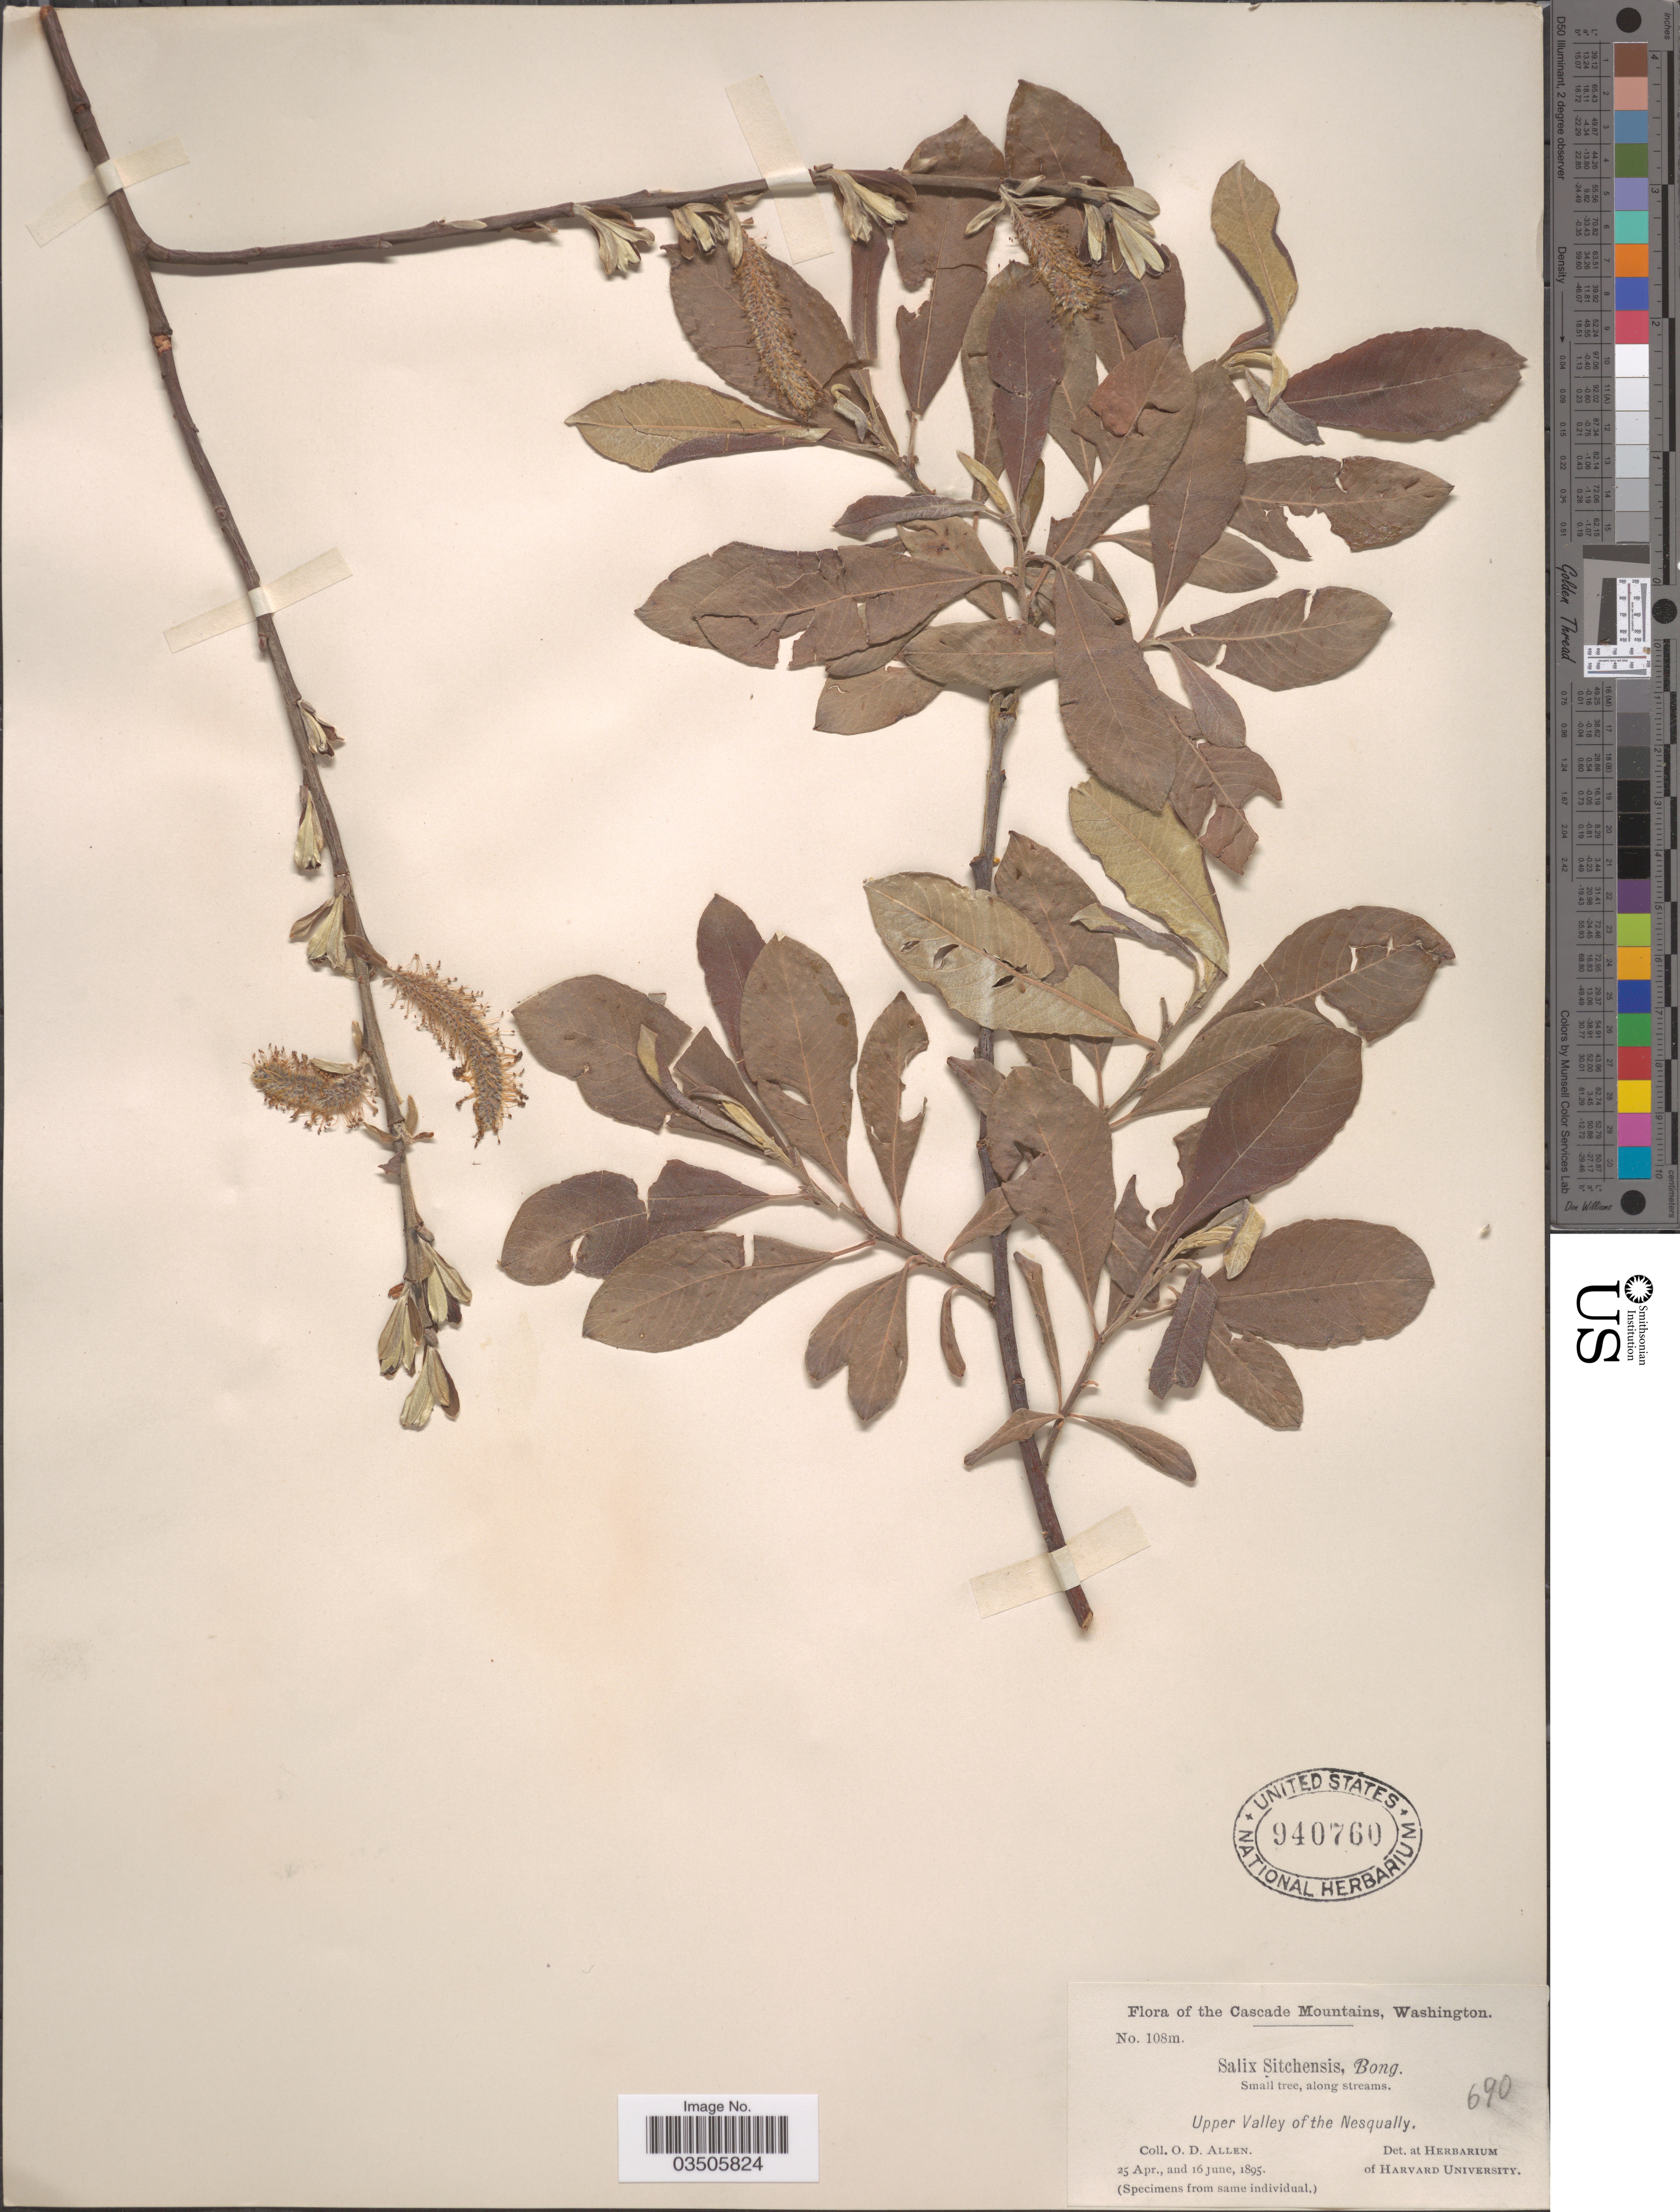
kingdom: Plantae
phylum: Tracheophyta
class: Magnoliopsida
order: Malpighiales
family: Salicaceae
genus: Salix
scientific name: Salix sitchensis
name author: Sanson ex Bong.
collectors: O. D. Allen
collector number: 108m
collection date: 1895-04-25/1895-06-16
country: United States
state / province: Washington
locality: The Cascade Mountains. Upper Valley of the Nesqually.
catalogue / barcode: US 940760